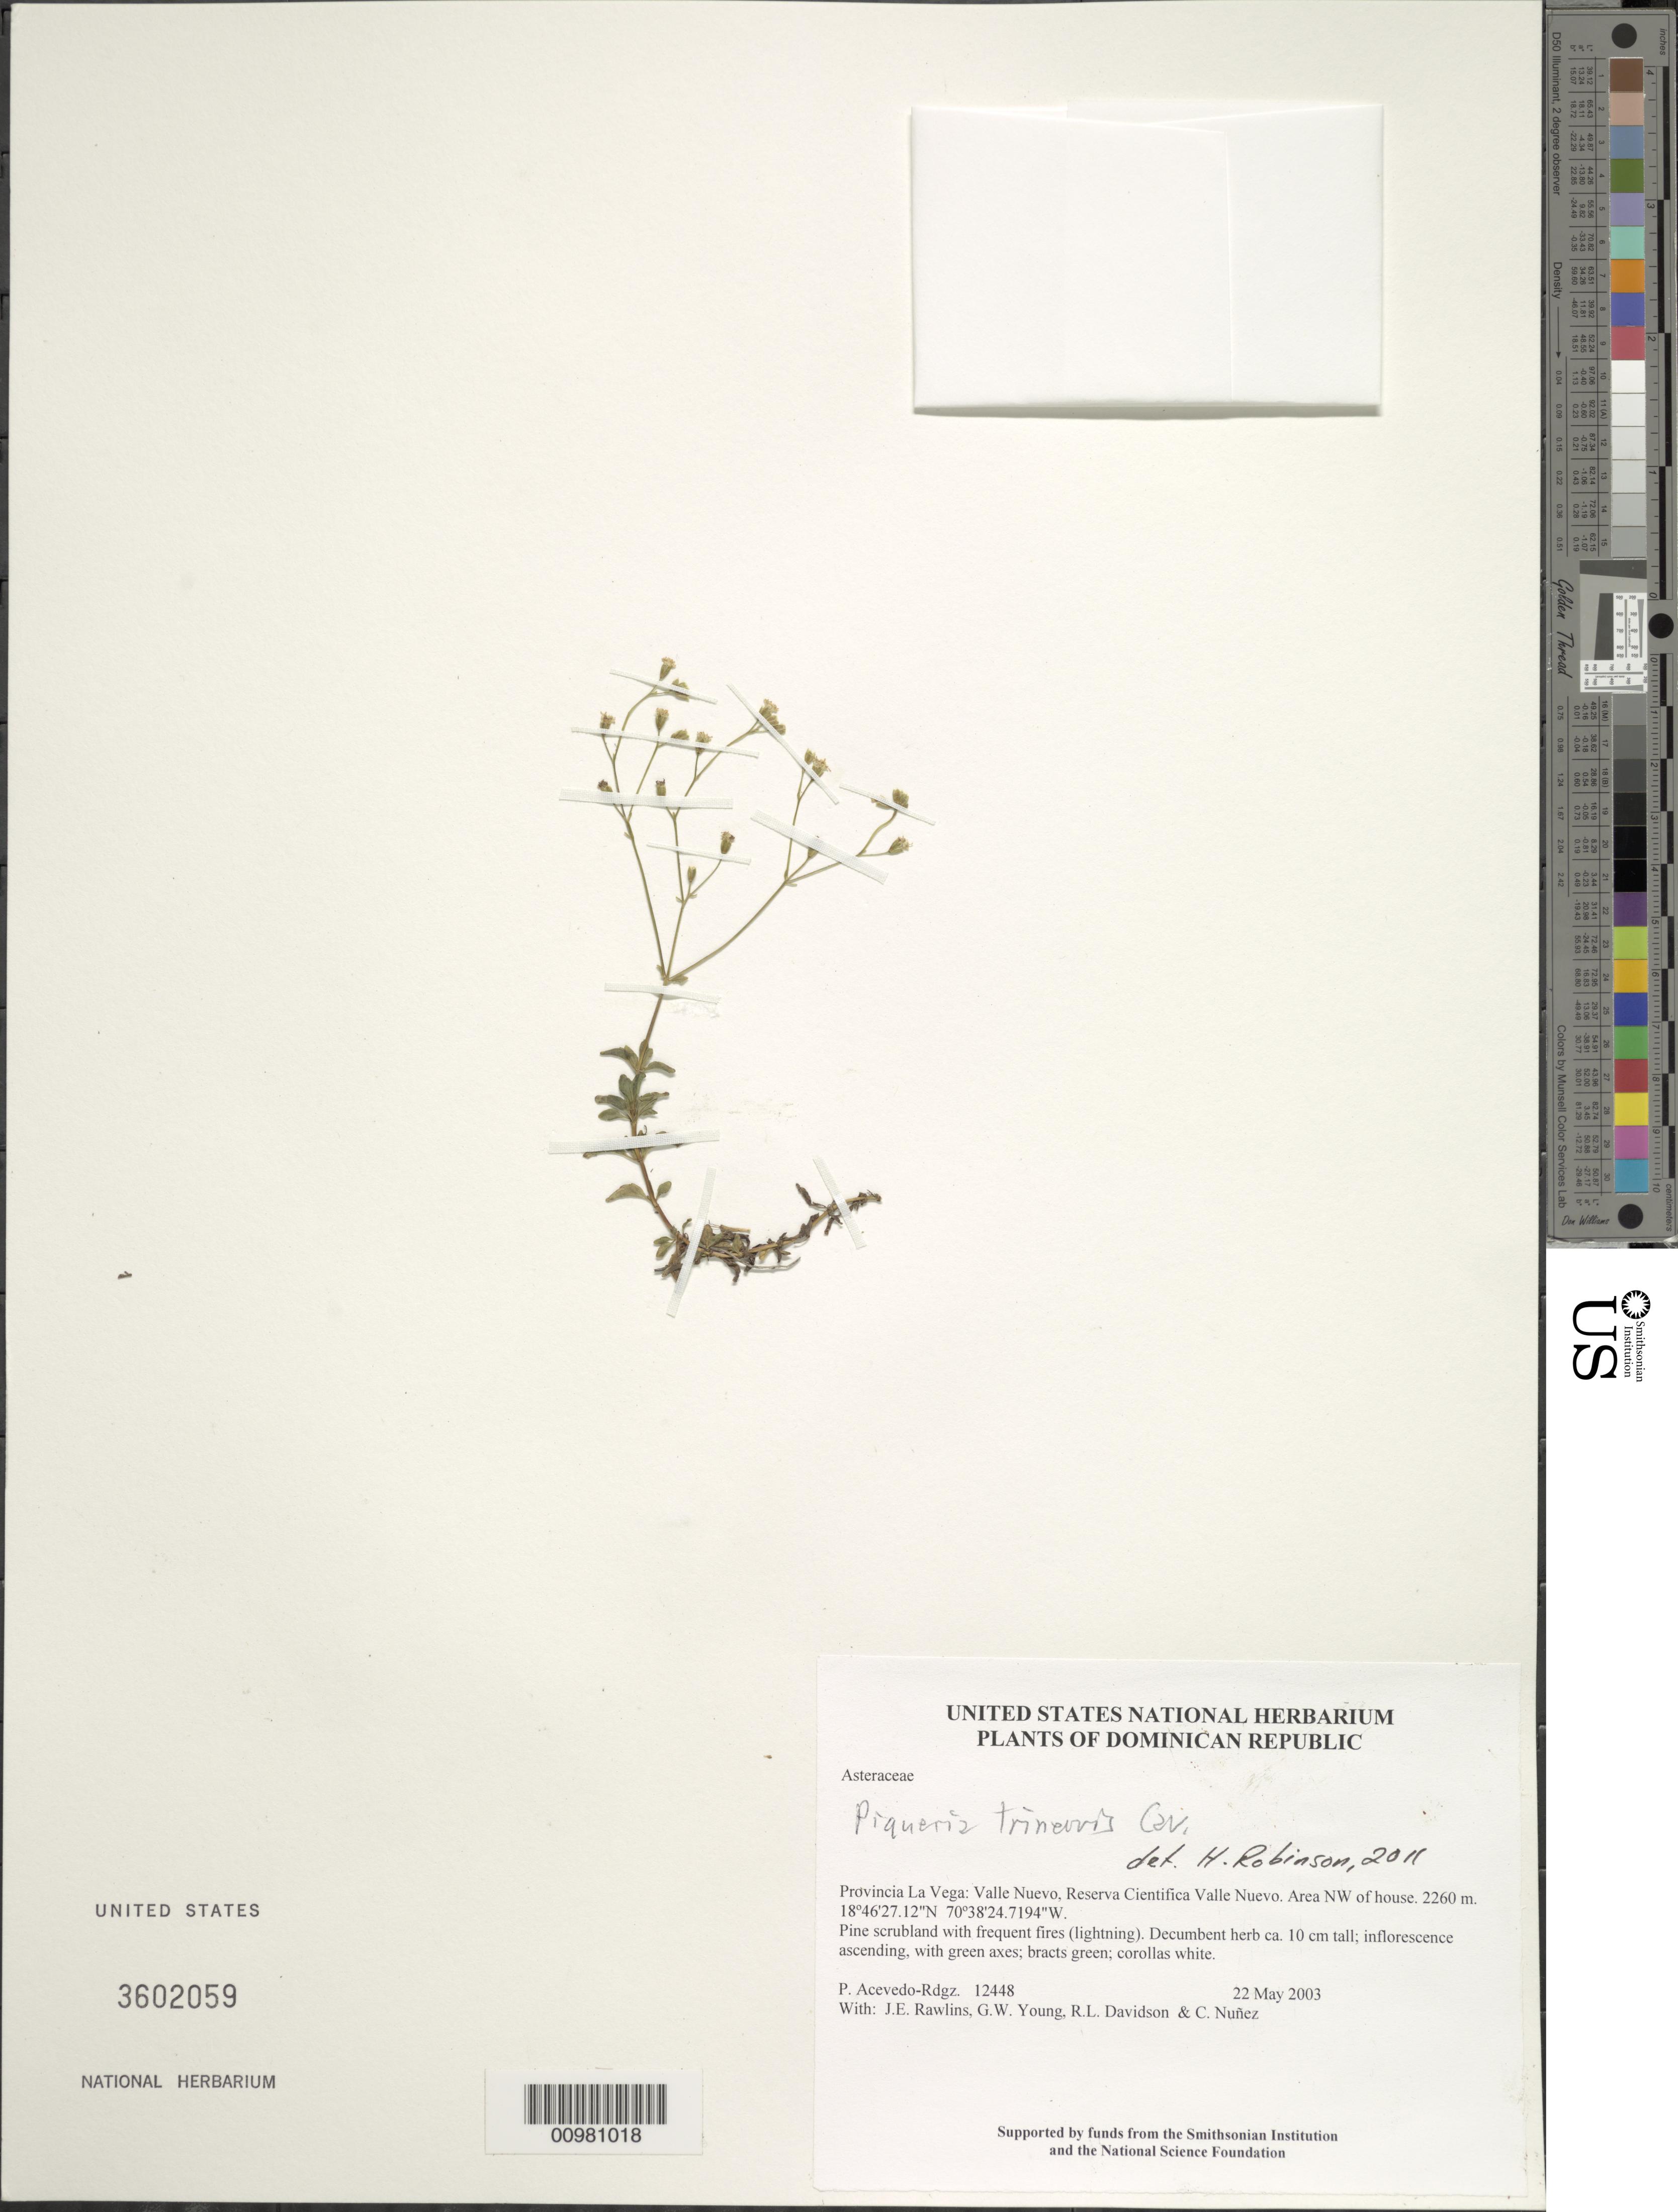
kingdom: Plantae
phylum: Tracheophyta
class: Magnoliopsida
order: Asterales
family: Asteraceae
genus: Piqueria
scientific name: Piqueria trinervia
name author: Cav.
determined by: Robinson, Harold E., (US)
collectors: P. Acevedo-Rodr., J. Rawlins, G. Young, R. Davidson & C. Nunez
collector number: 12448q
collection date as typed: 22 May 2003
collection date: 2003-05-22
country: Dominican Republic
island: Hispaniola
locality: Provincia La Vega: Valle Nuevo, Reserva Cientifica Valle Nuevo. Area NW of house.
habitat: Pine scrubland with frequent fires (lightning).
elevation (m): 2260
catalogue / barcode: US 3602059